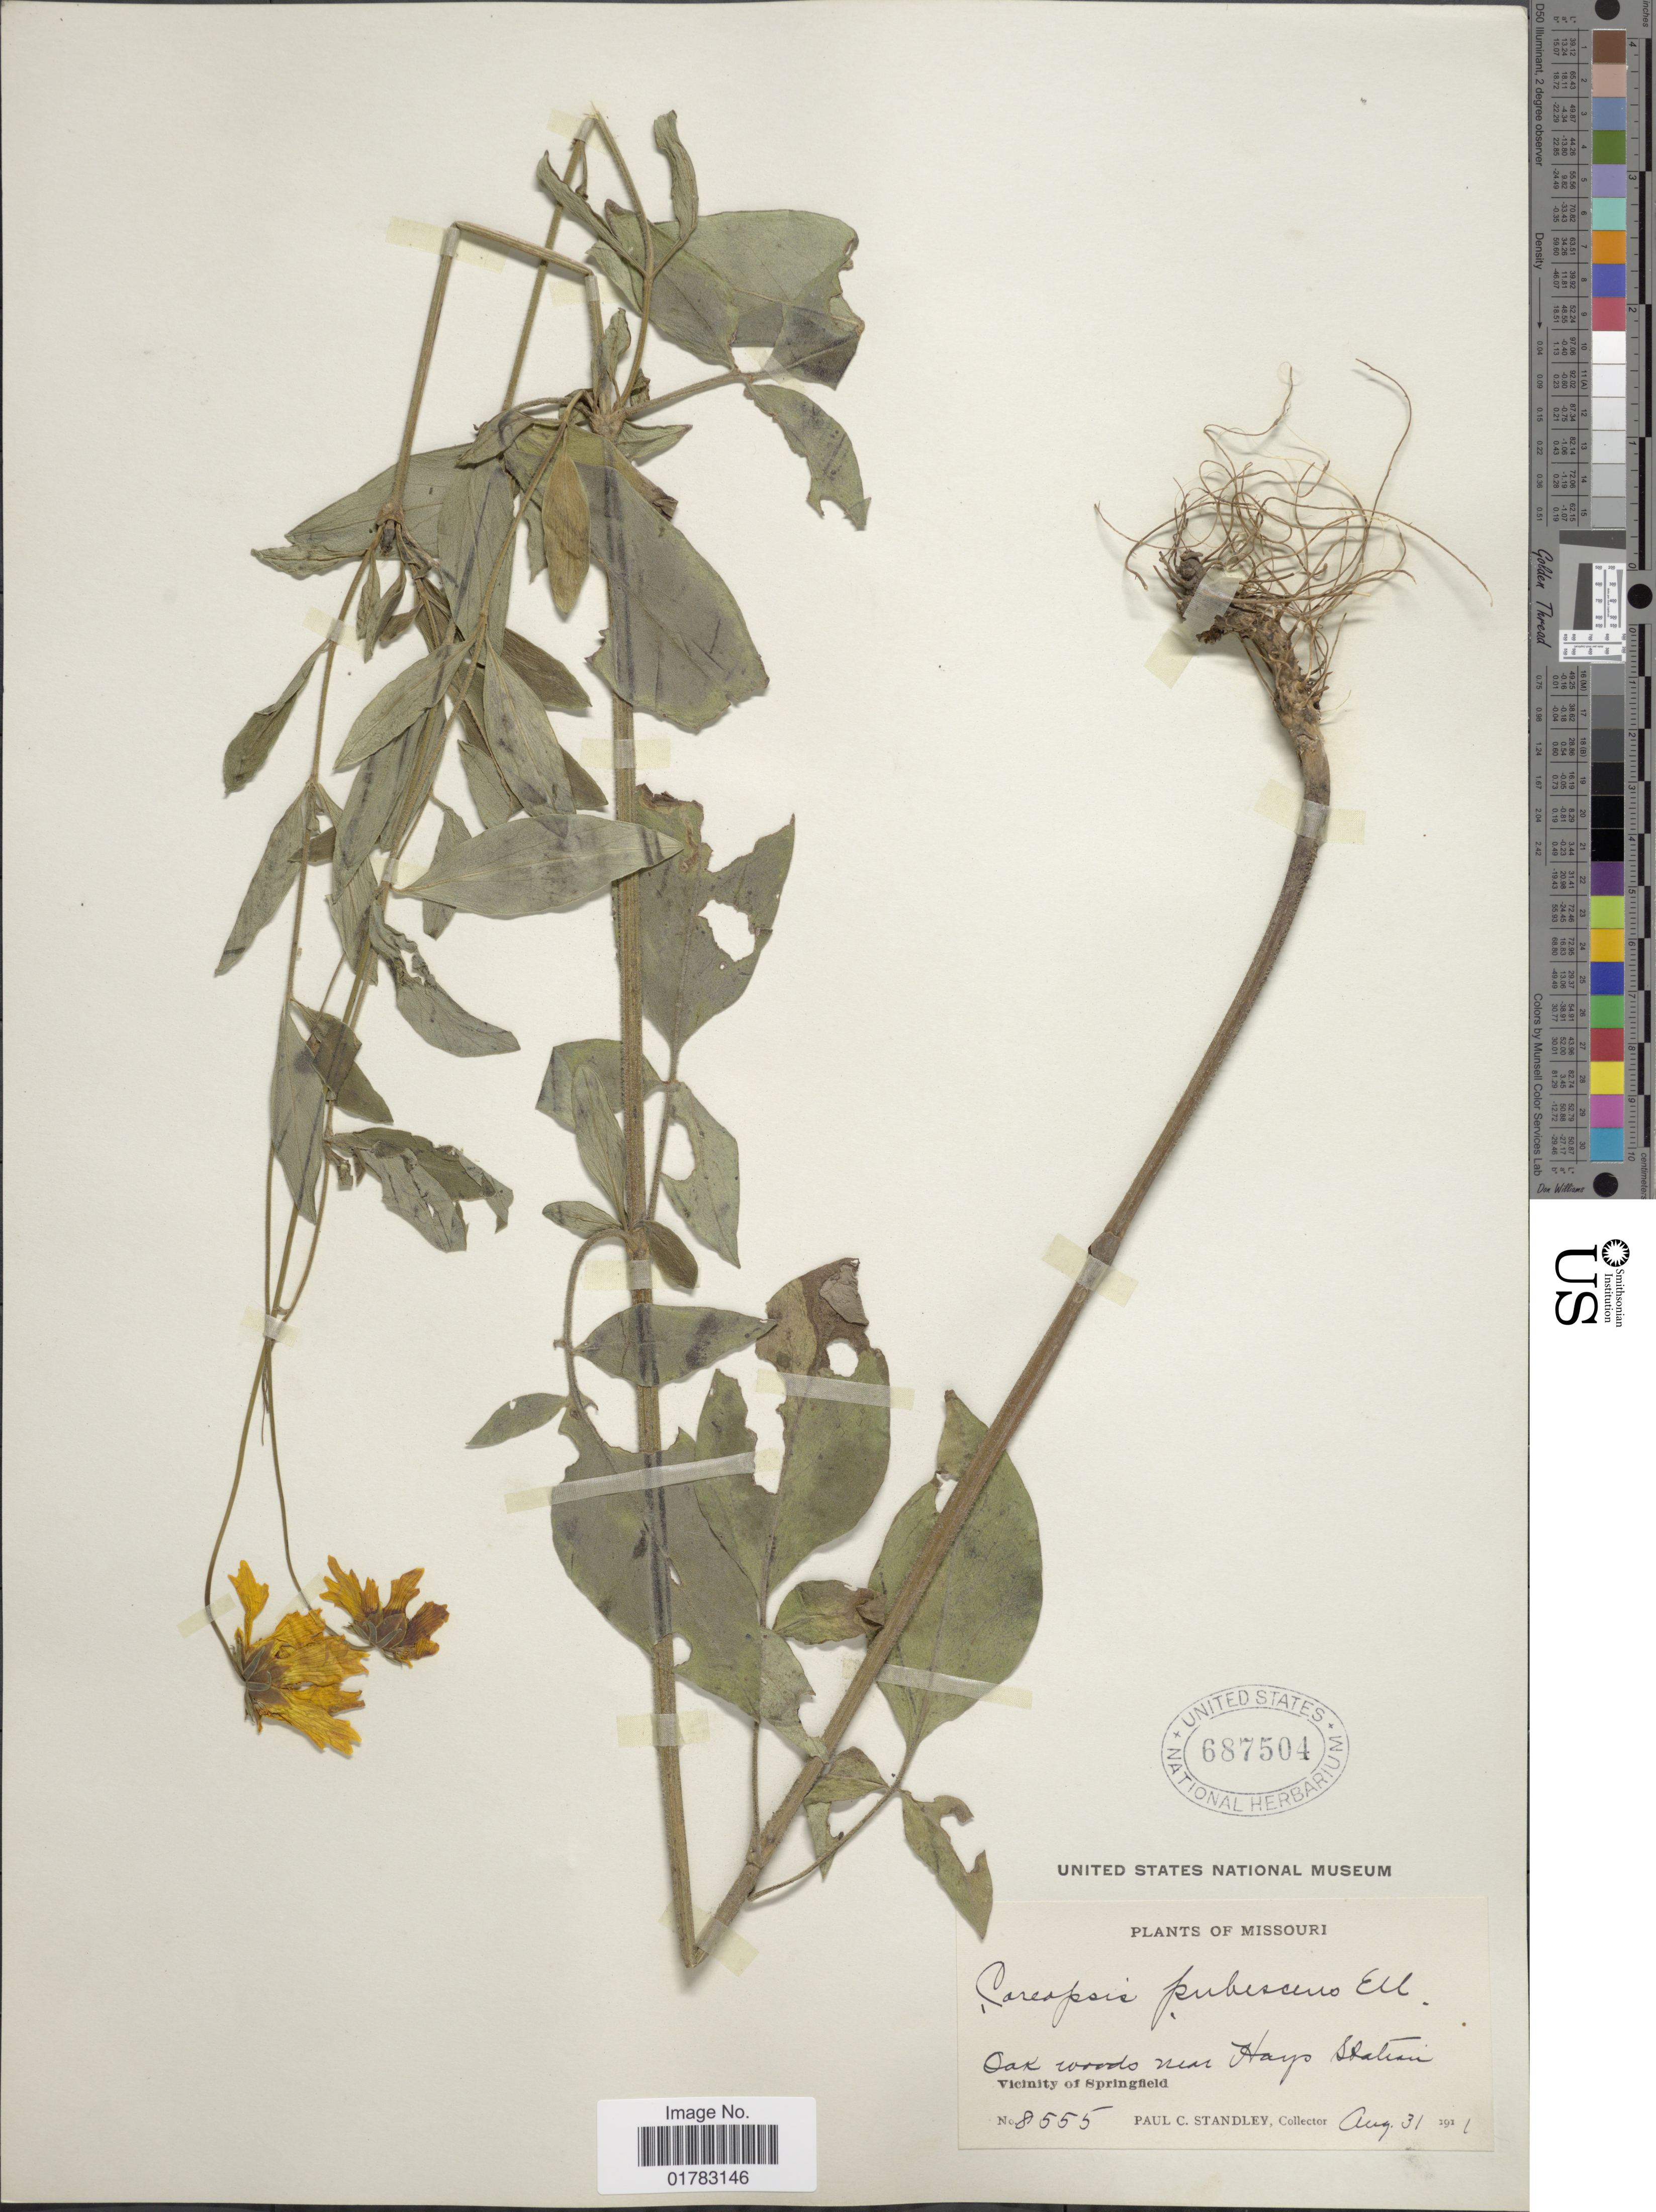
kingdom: Plantae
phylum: Tracheophyta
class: Magnoliopsida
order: Asterales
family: Asteraceae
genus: Coreopsis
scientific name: Coreopsis pubescens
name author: Elliott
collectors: P. C. Standley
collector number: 8555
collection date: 1911-08-31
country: United States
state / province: Missouri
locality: Oak woods near Hays Statian, vicinity of Springfield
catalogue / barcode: US 687504